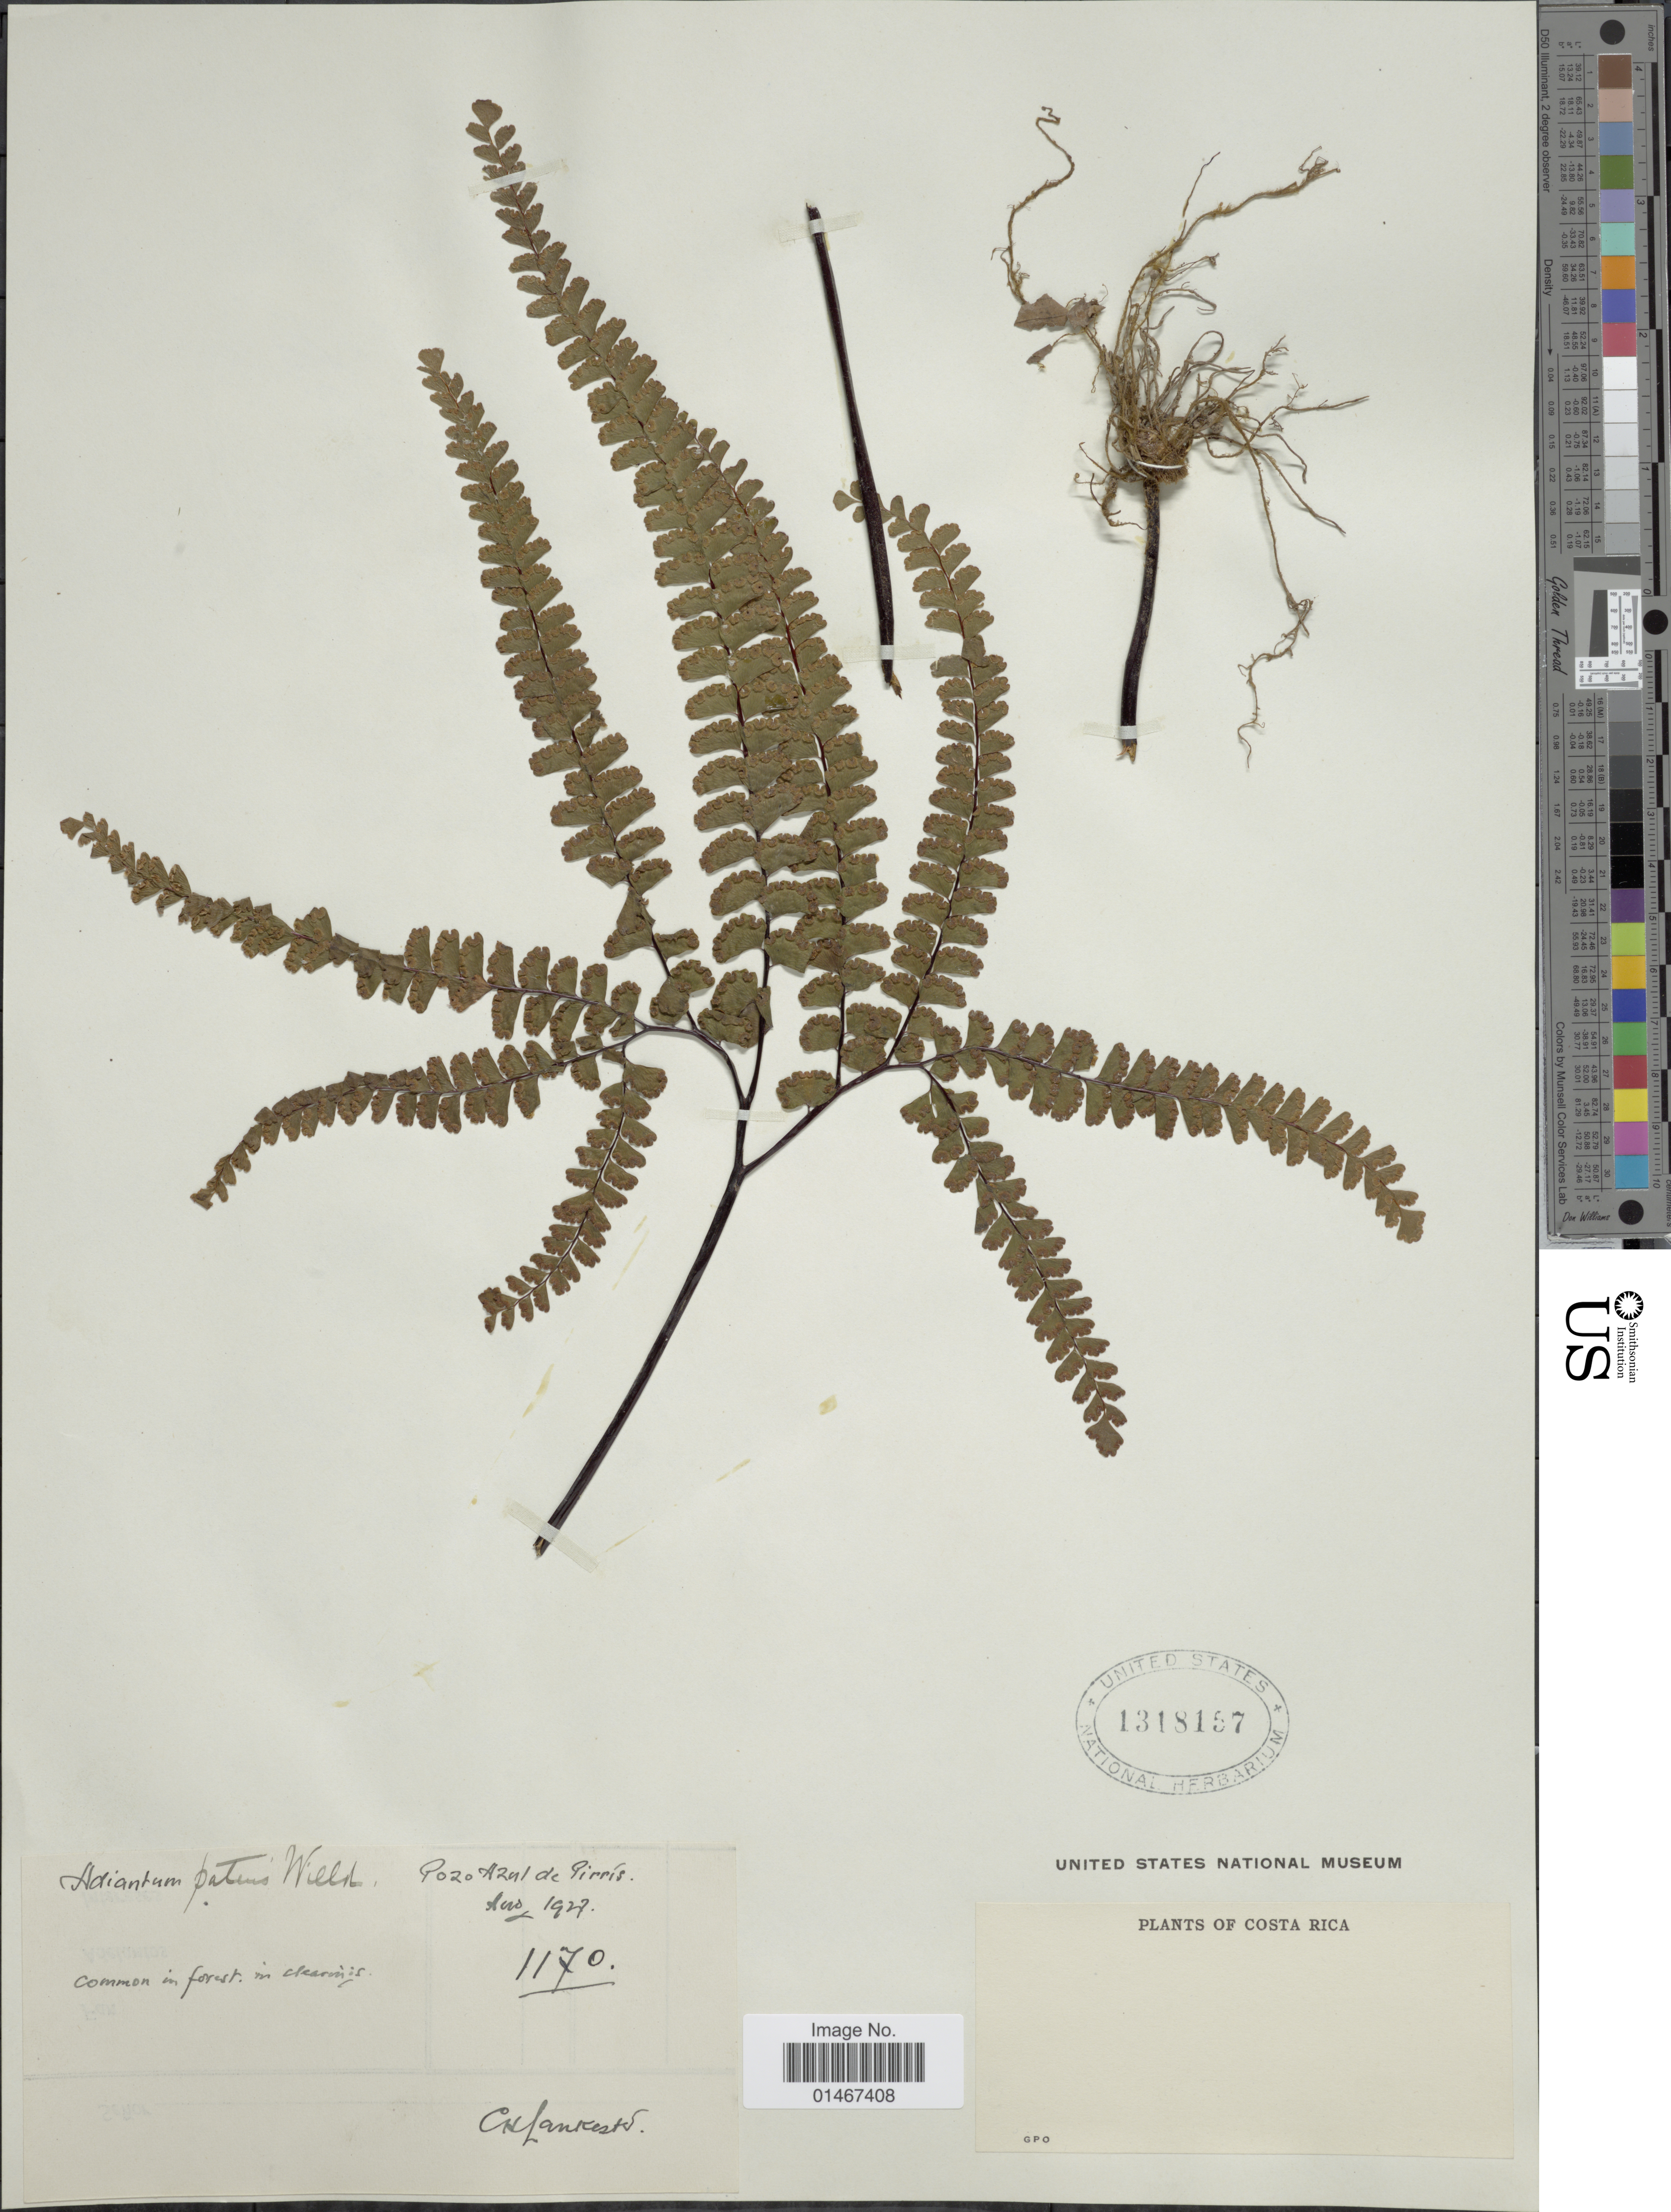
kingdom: Plantae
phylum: Tracheophyta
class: Polypodiopsida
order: Polypodiales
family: Pteridaceae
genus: Adiantum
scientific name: Adiantum patens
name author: Willd.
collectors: C. H. Lankester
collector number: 1170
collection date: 1927-08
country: Costa Rica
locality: Pozo Azul de Pirris.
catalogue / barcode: US 1318157